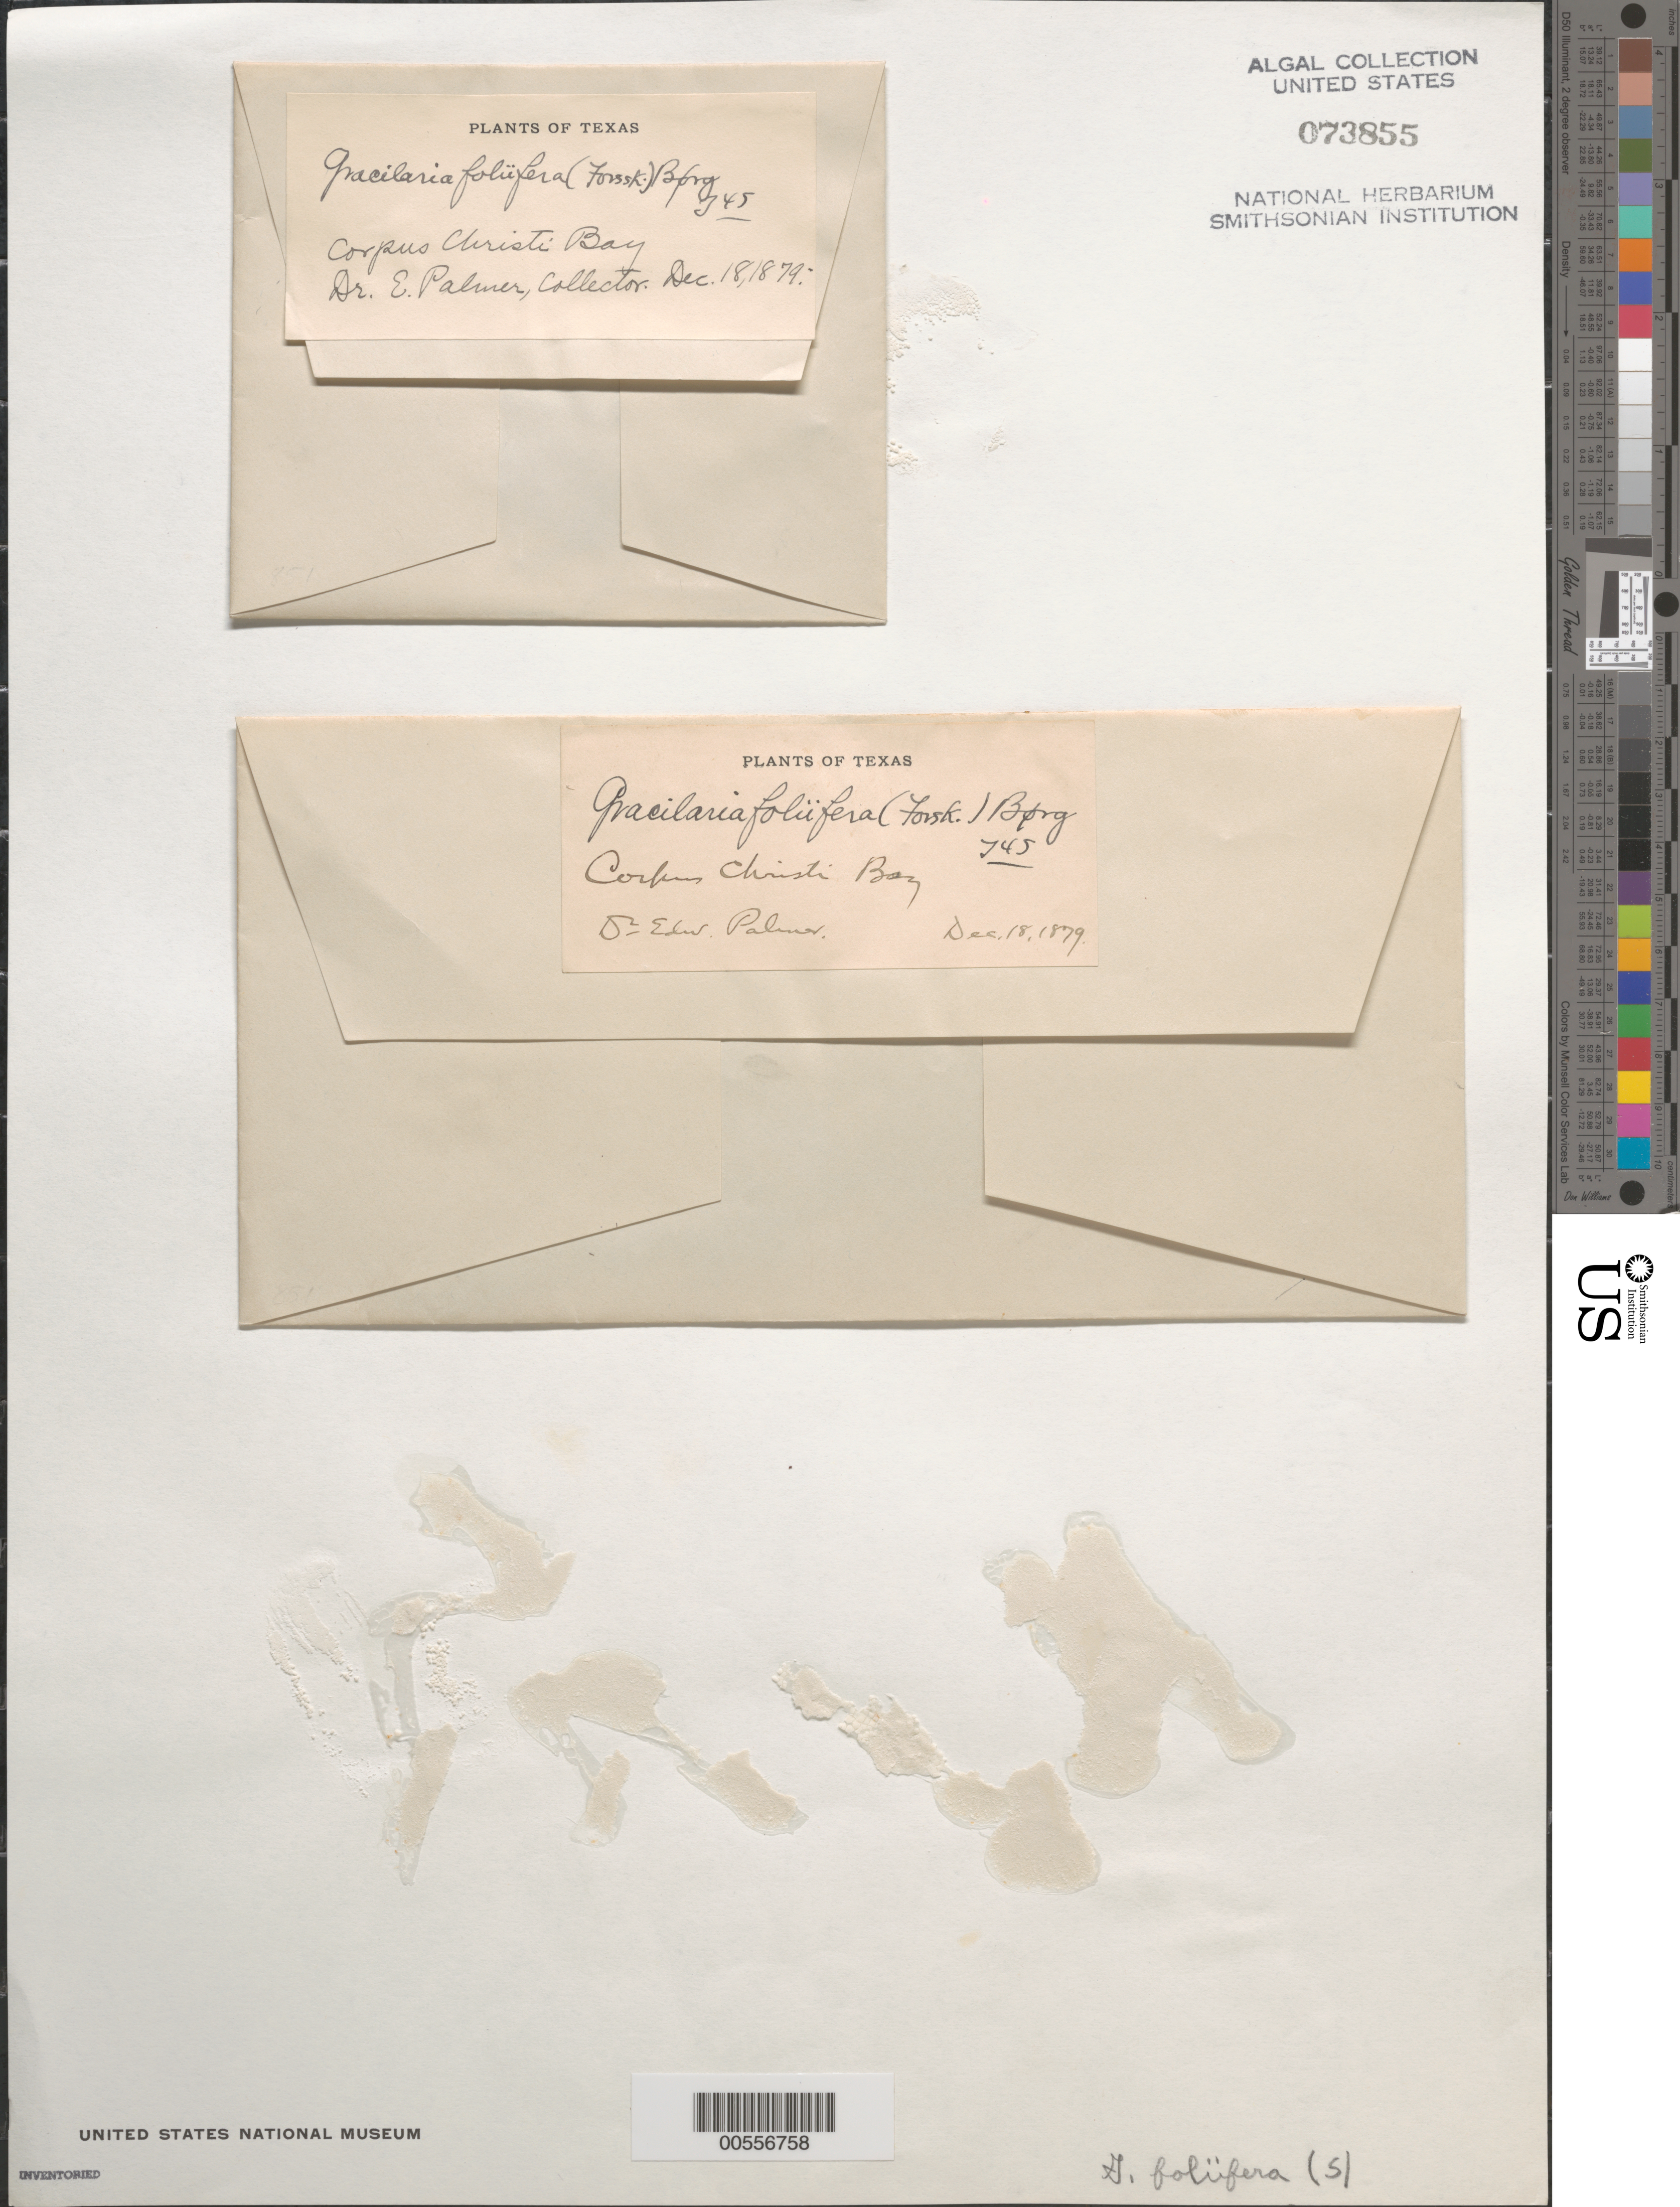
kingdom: Plantae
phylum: Rhodophyta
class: Florideophyceae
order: Gracilariales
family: Gracilariaceae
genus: Gracilaria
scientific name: Gracilaria foliifera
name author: (Forssk.) Børgesen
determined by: Taylor, William R.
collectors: E. Palmer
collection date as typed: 18 Dec 1879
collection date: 1879-12-18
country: United States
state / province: Texas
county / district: Nueces County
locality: Corpus Christi Bay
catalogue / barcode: US 73855